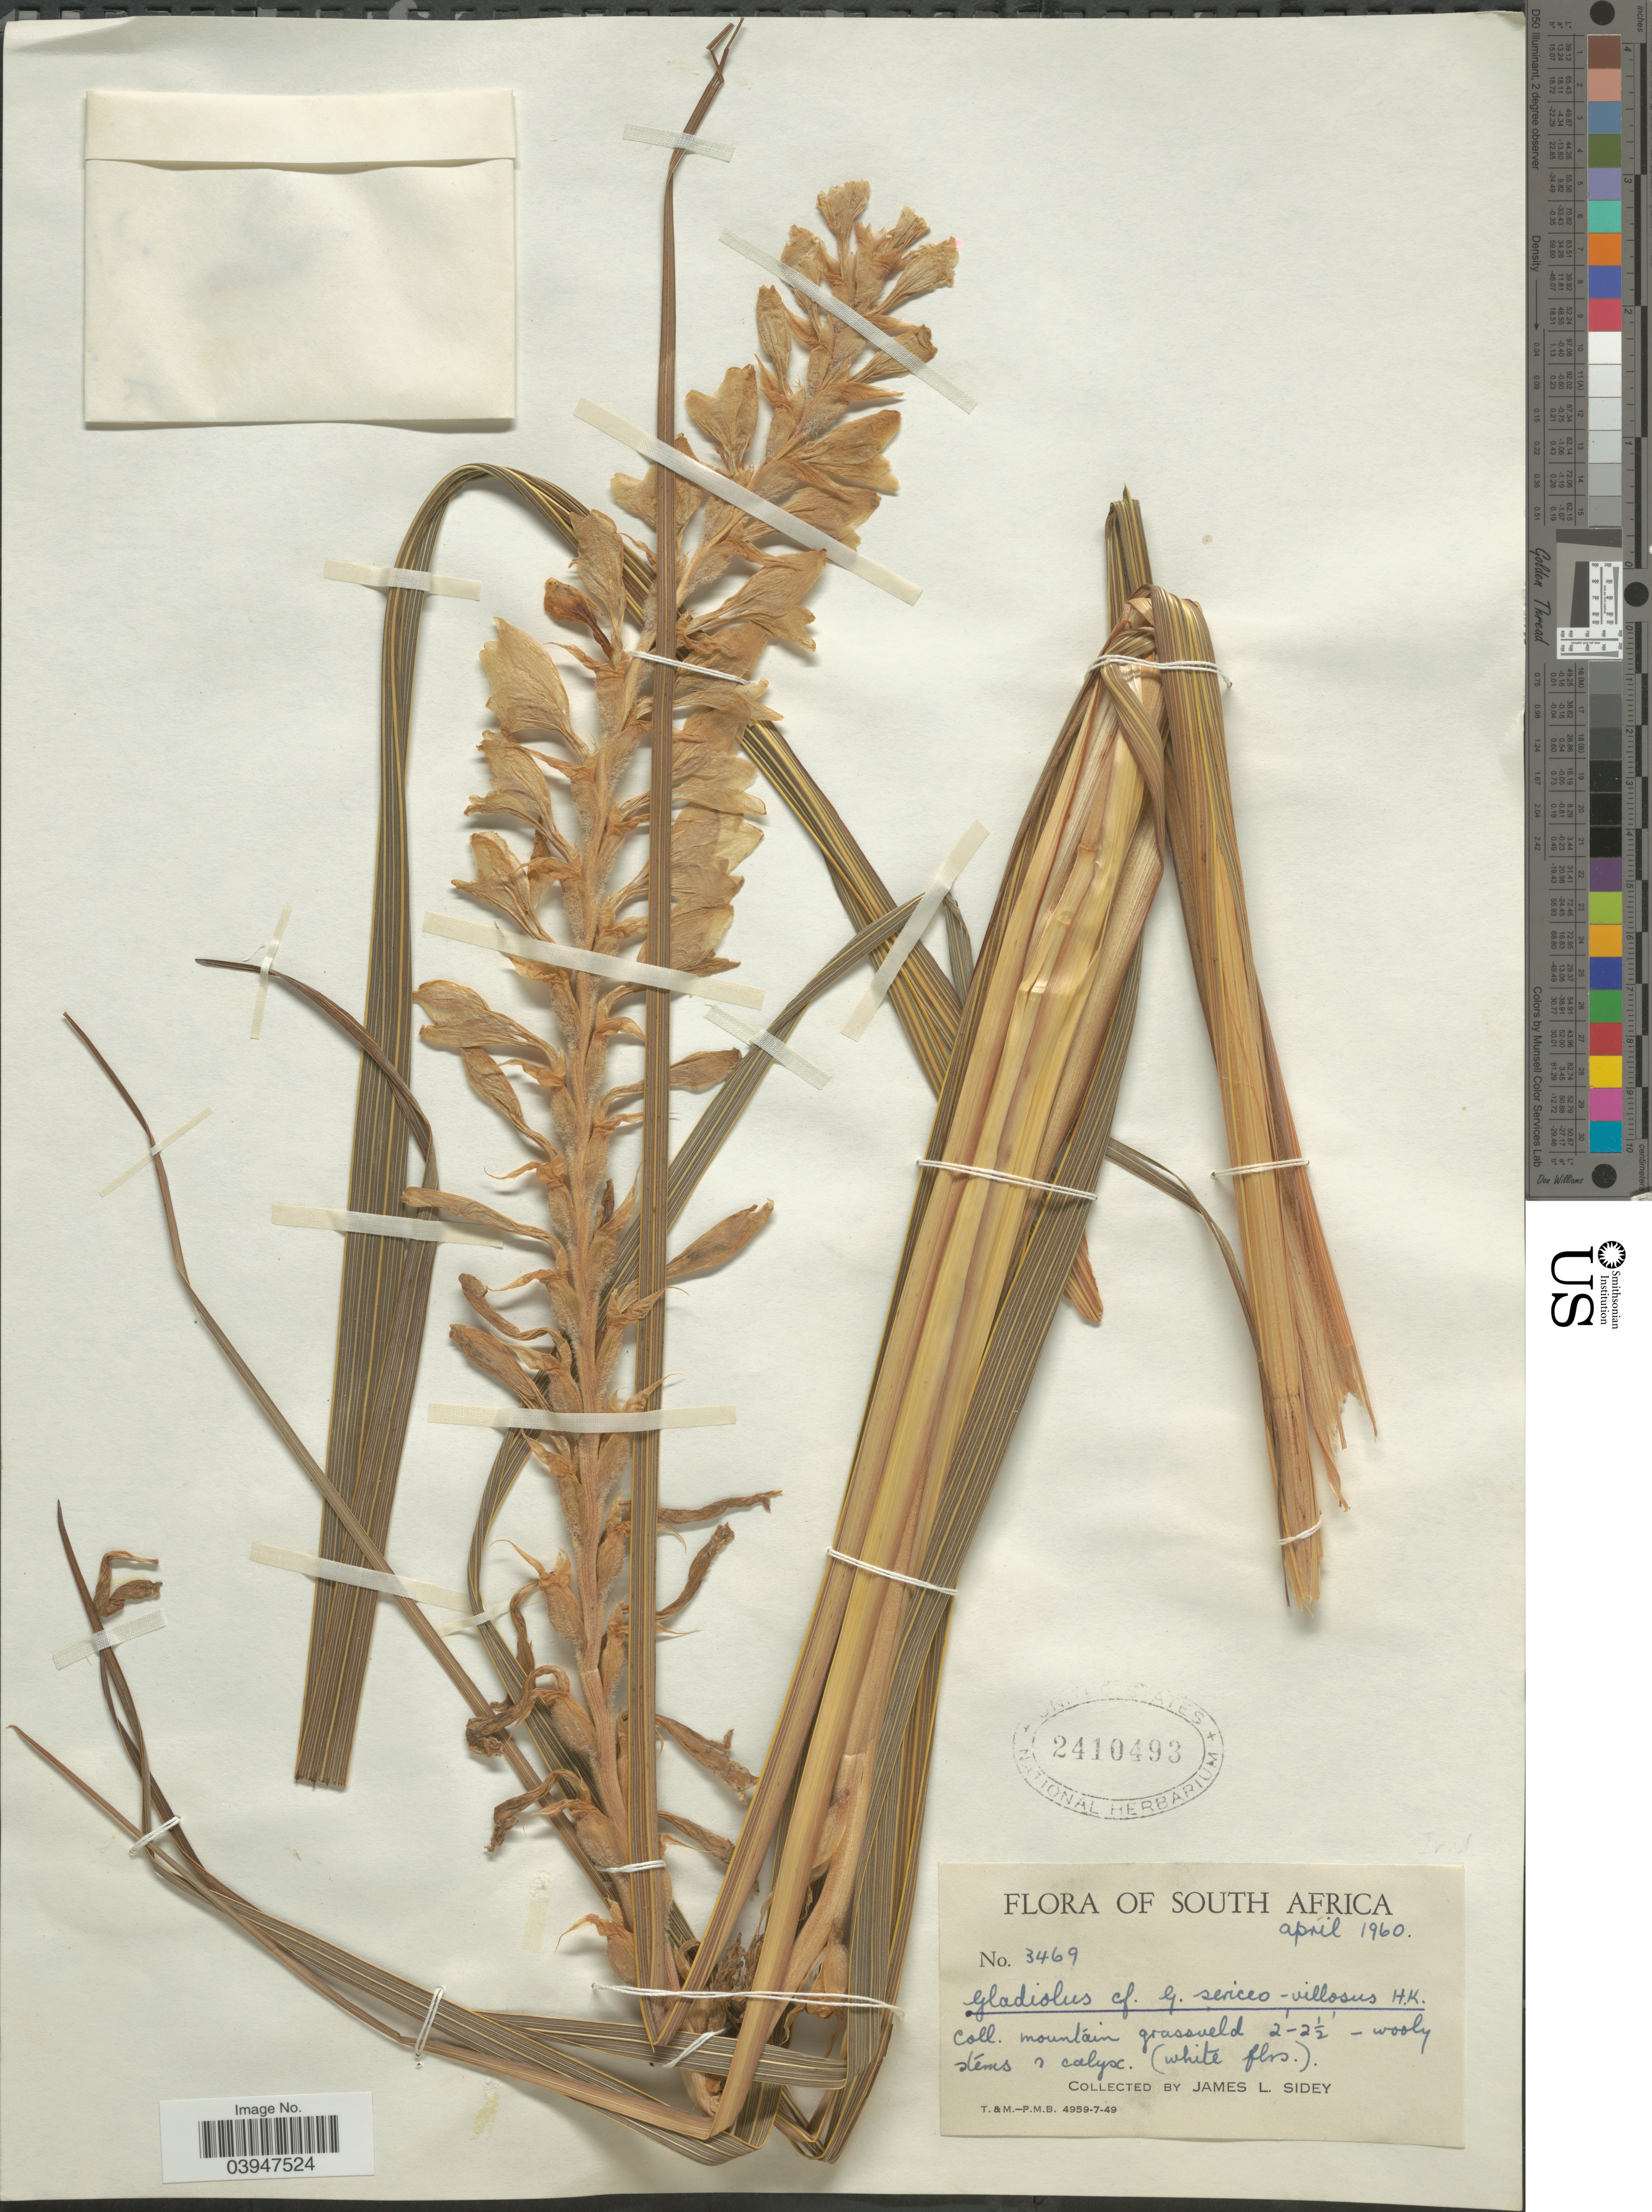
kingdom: Plantae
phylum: Tracheophyta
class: Liliopsida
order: Asparagales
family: Iridaceae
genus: Gladiolus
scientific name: Gladiolus sericeo-villosus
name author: Hook. f.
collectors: J. L. Sidey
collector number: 3469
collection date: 1960-04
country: South Africa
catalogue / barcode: US 2410493